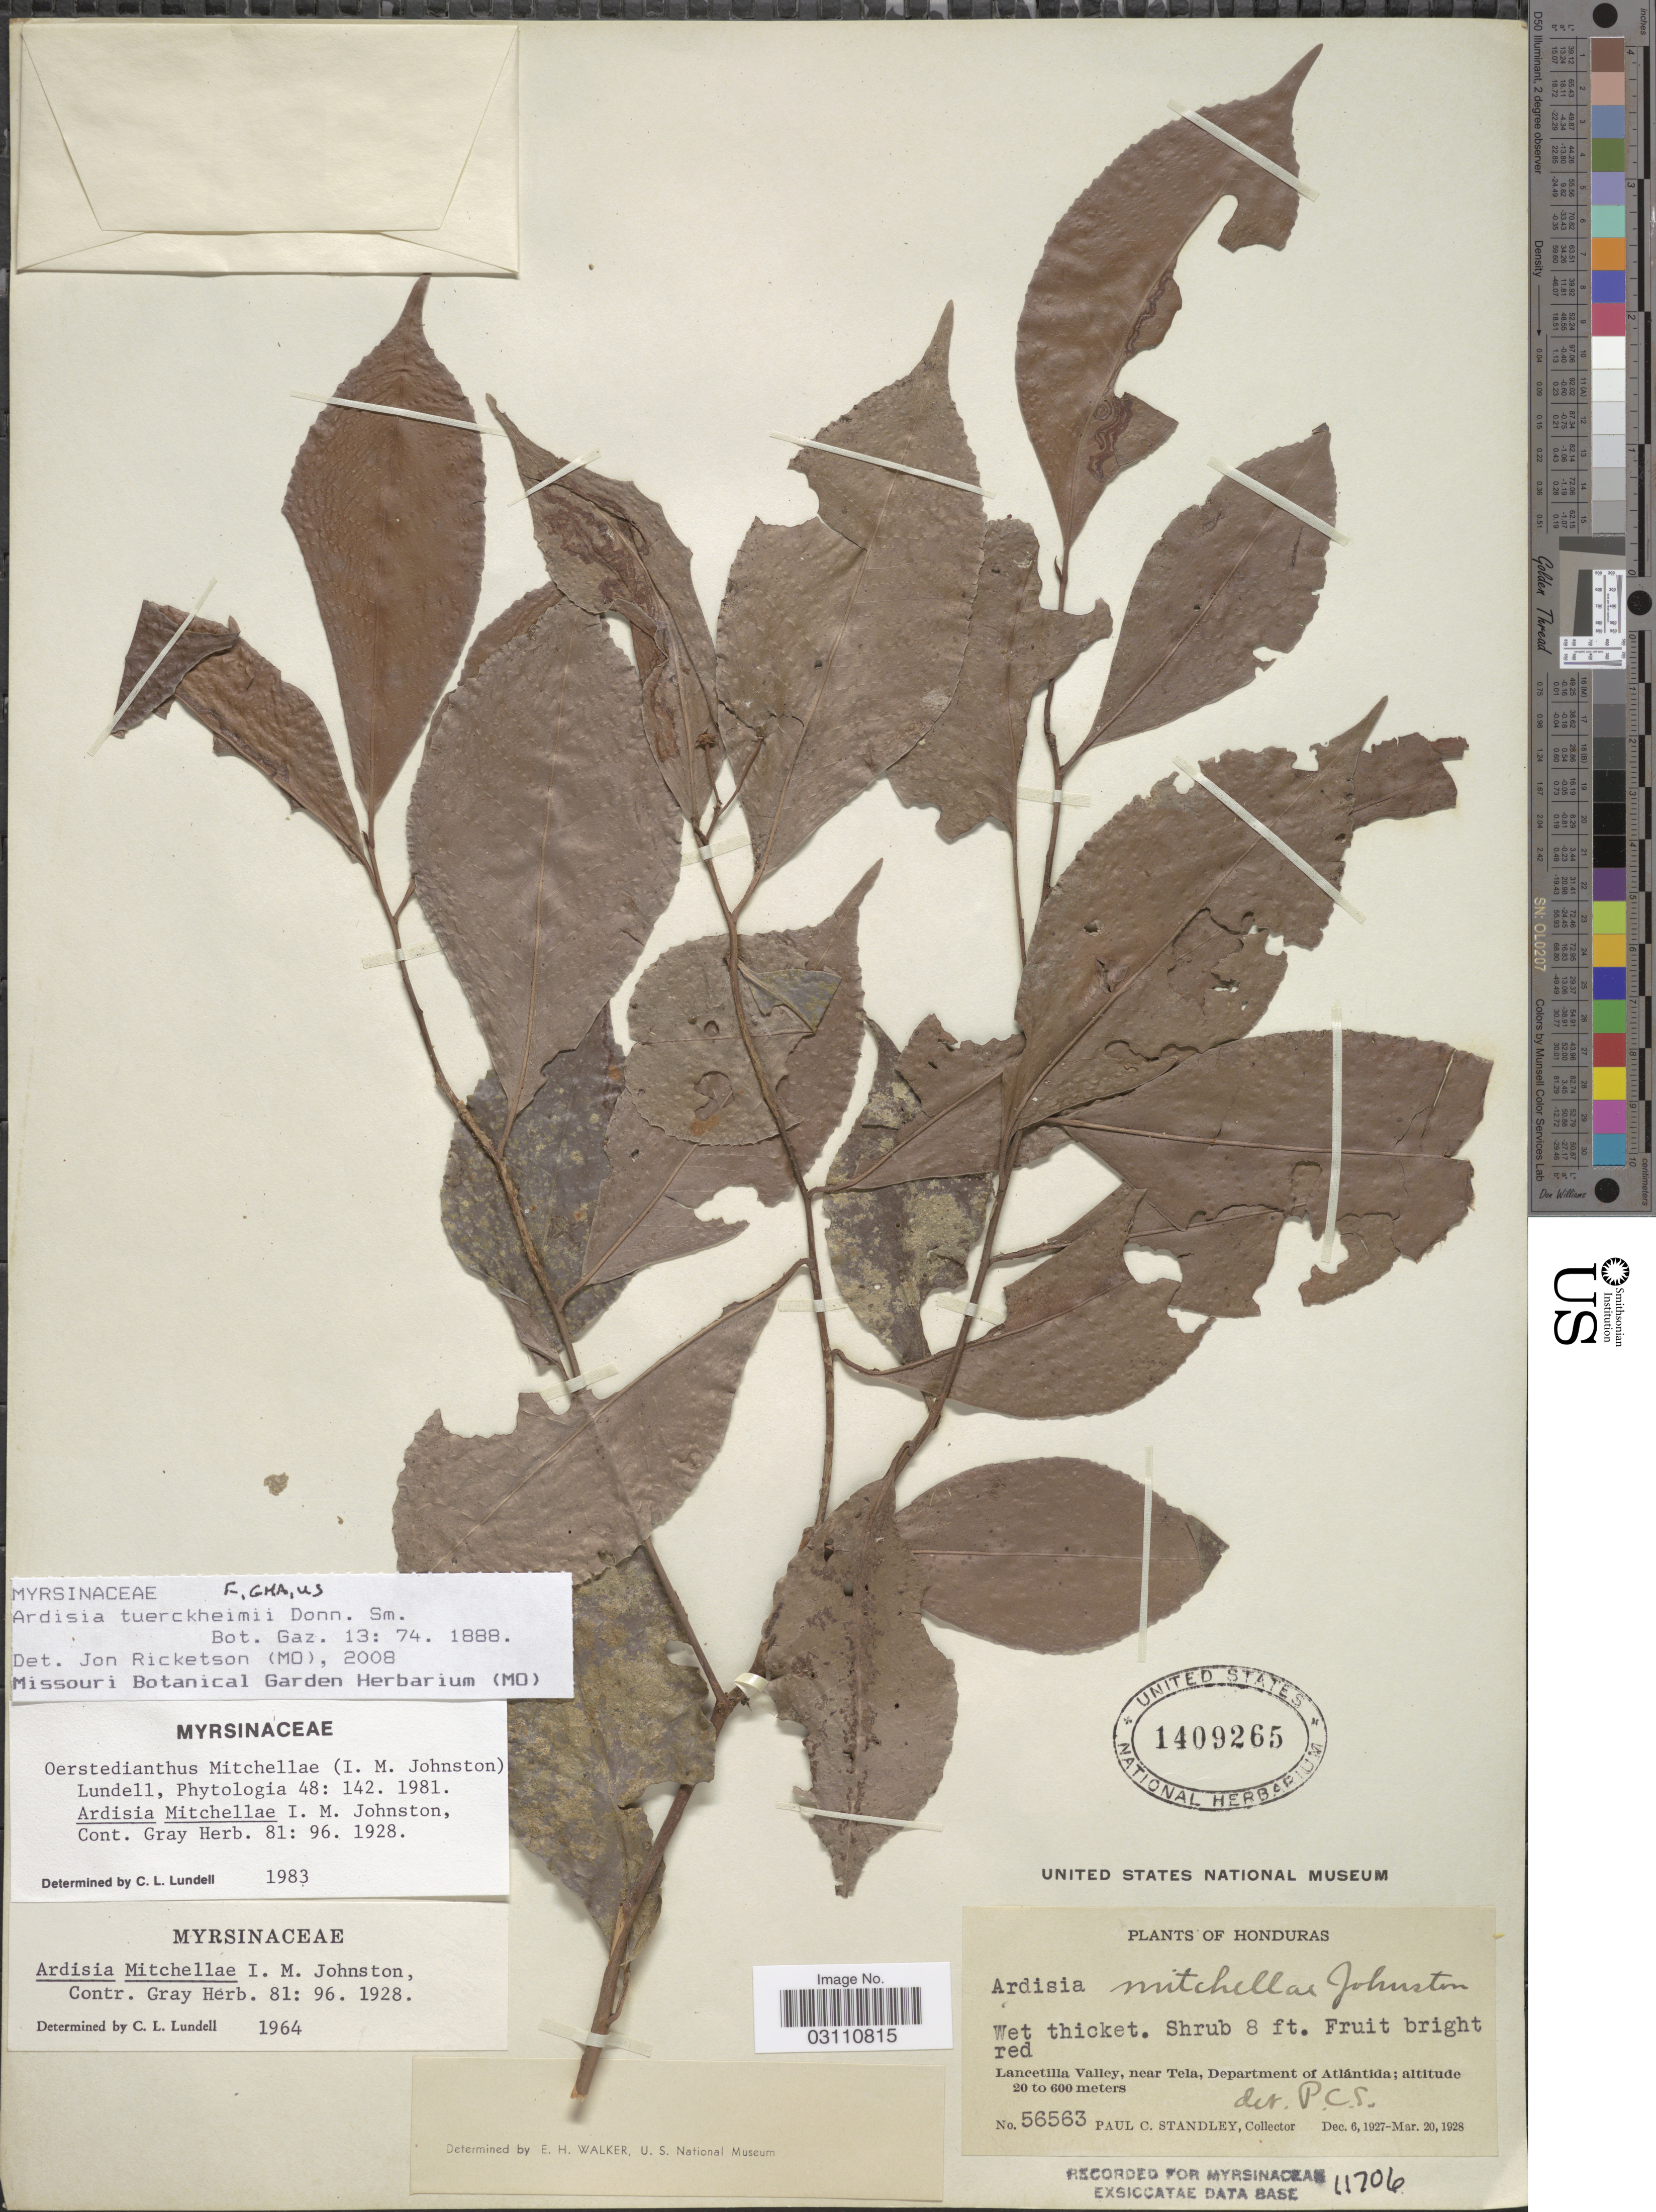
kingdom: Plantae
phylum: Tracheophyta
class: Magnoliopsida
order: Ericales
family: Primulaceae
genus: Ardisia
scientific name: Ardisia tuerckheimii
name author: Donn. Sm.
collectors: P. C. Standley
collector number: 56563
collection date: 1927-12-06/1928-03-20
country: Honduras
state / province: Atlántida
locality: Lancetilla Valley, near Tela, Department of Atlántida.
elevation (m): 20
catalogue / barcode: US 1409265